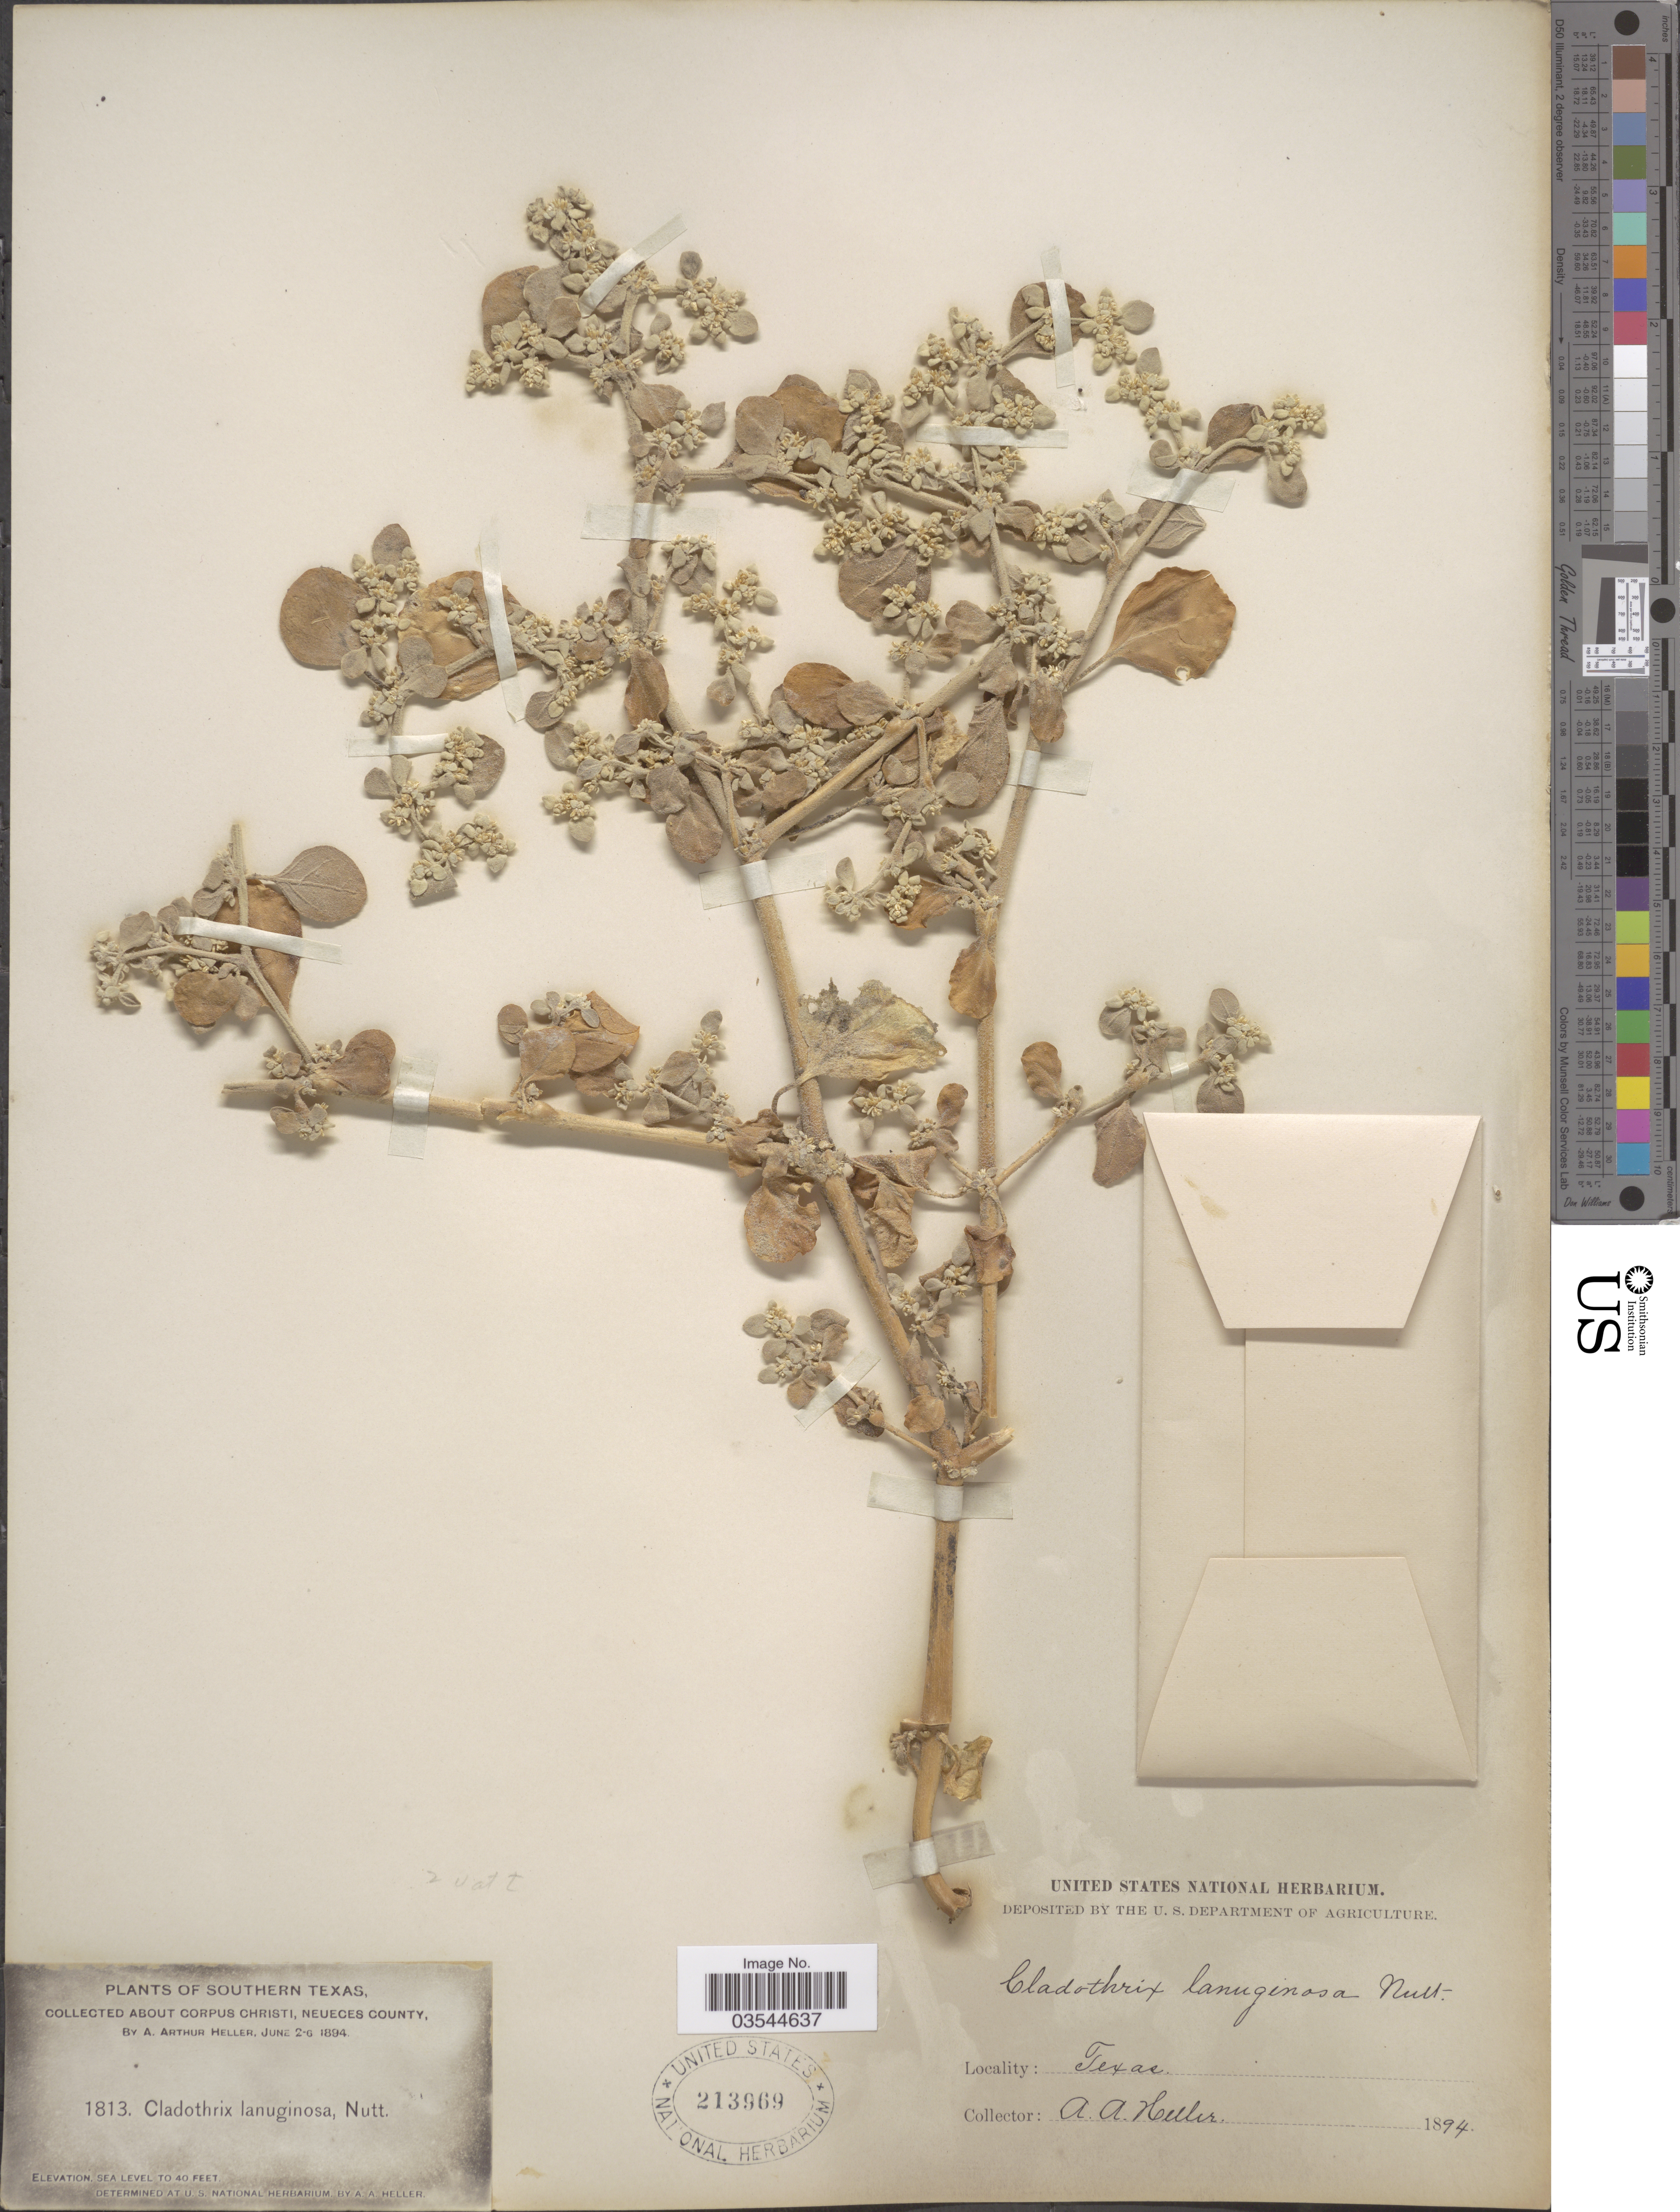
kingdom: Plantae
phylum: Tracheophyta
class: Magnoliopsida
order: Caryophyllales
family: Amaranthaceae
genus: Tidestromia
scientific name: Tidestromia lanuginosa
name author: (Nutt.) Standl.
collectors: A. A. Heller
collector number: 1813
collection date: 1894-06-02/1894-06-06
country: United States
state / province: Texas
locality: Southern Texas, about Corpus Christi, Neueces County.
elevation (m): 0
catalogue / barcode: US 213969